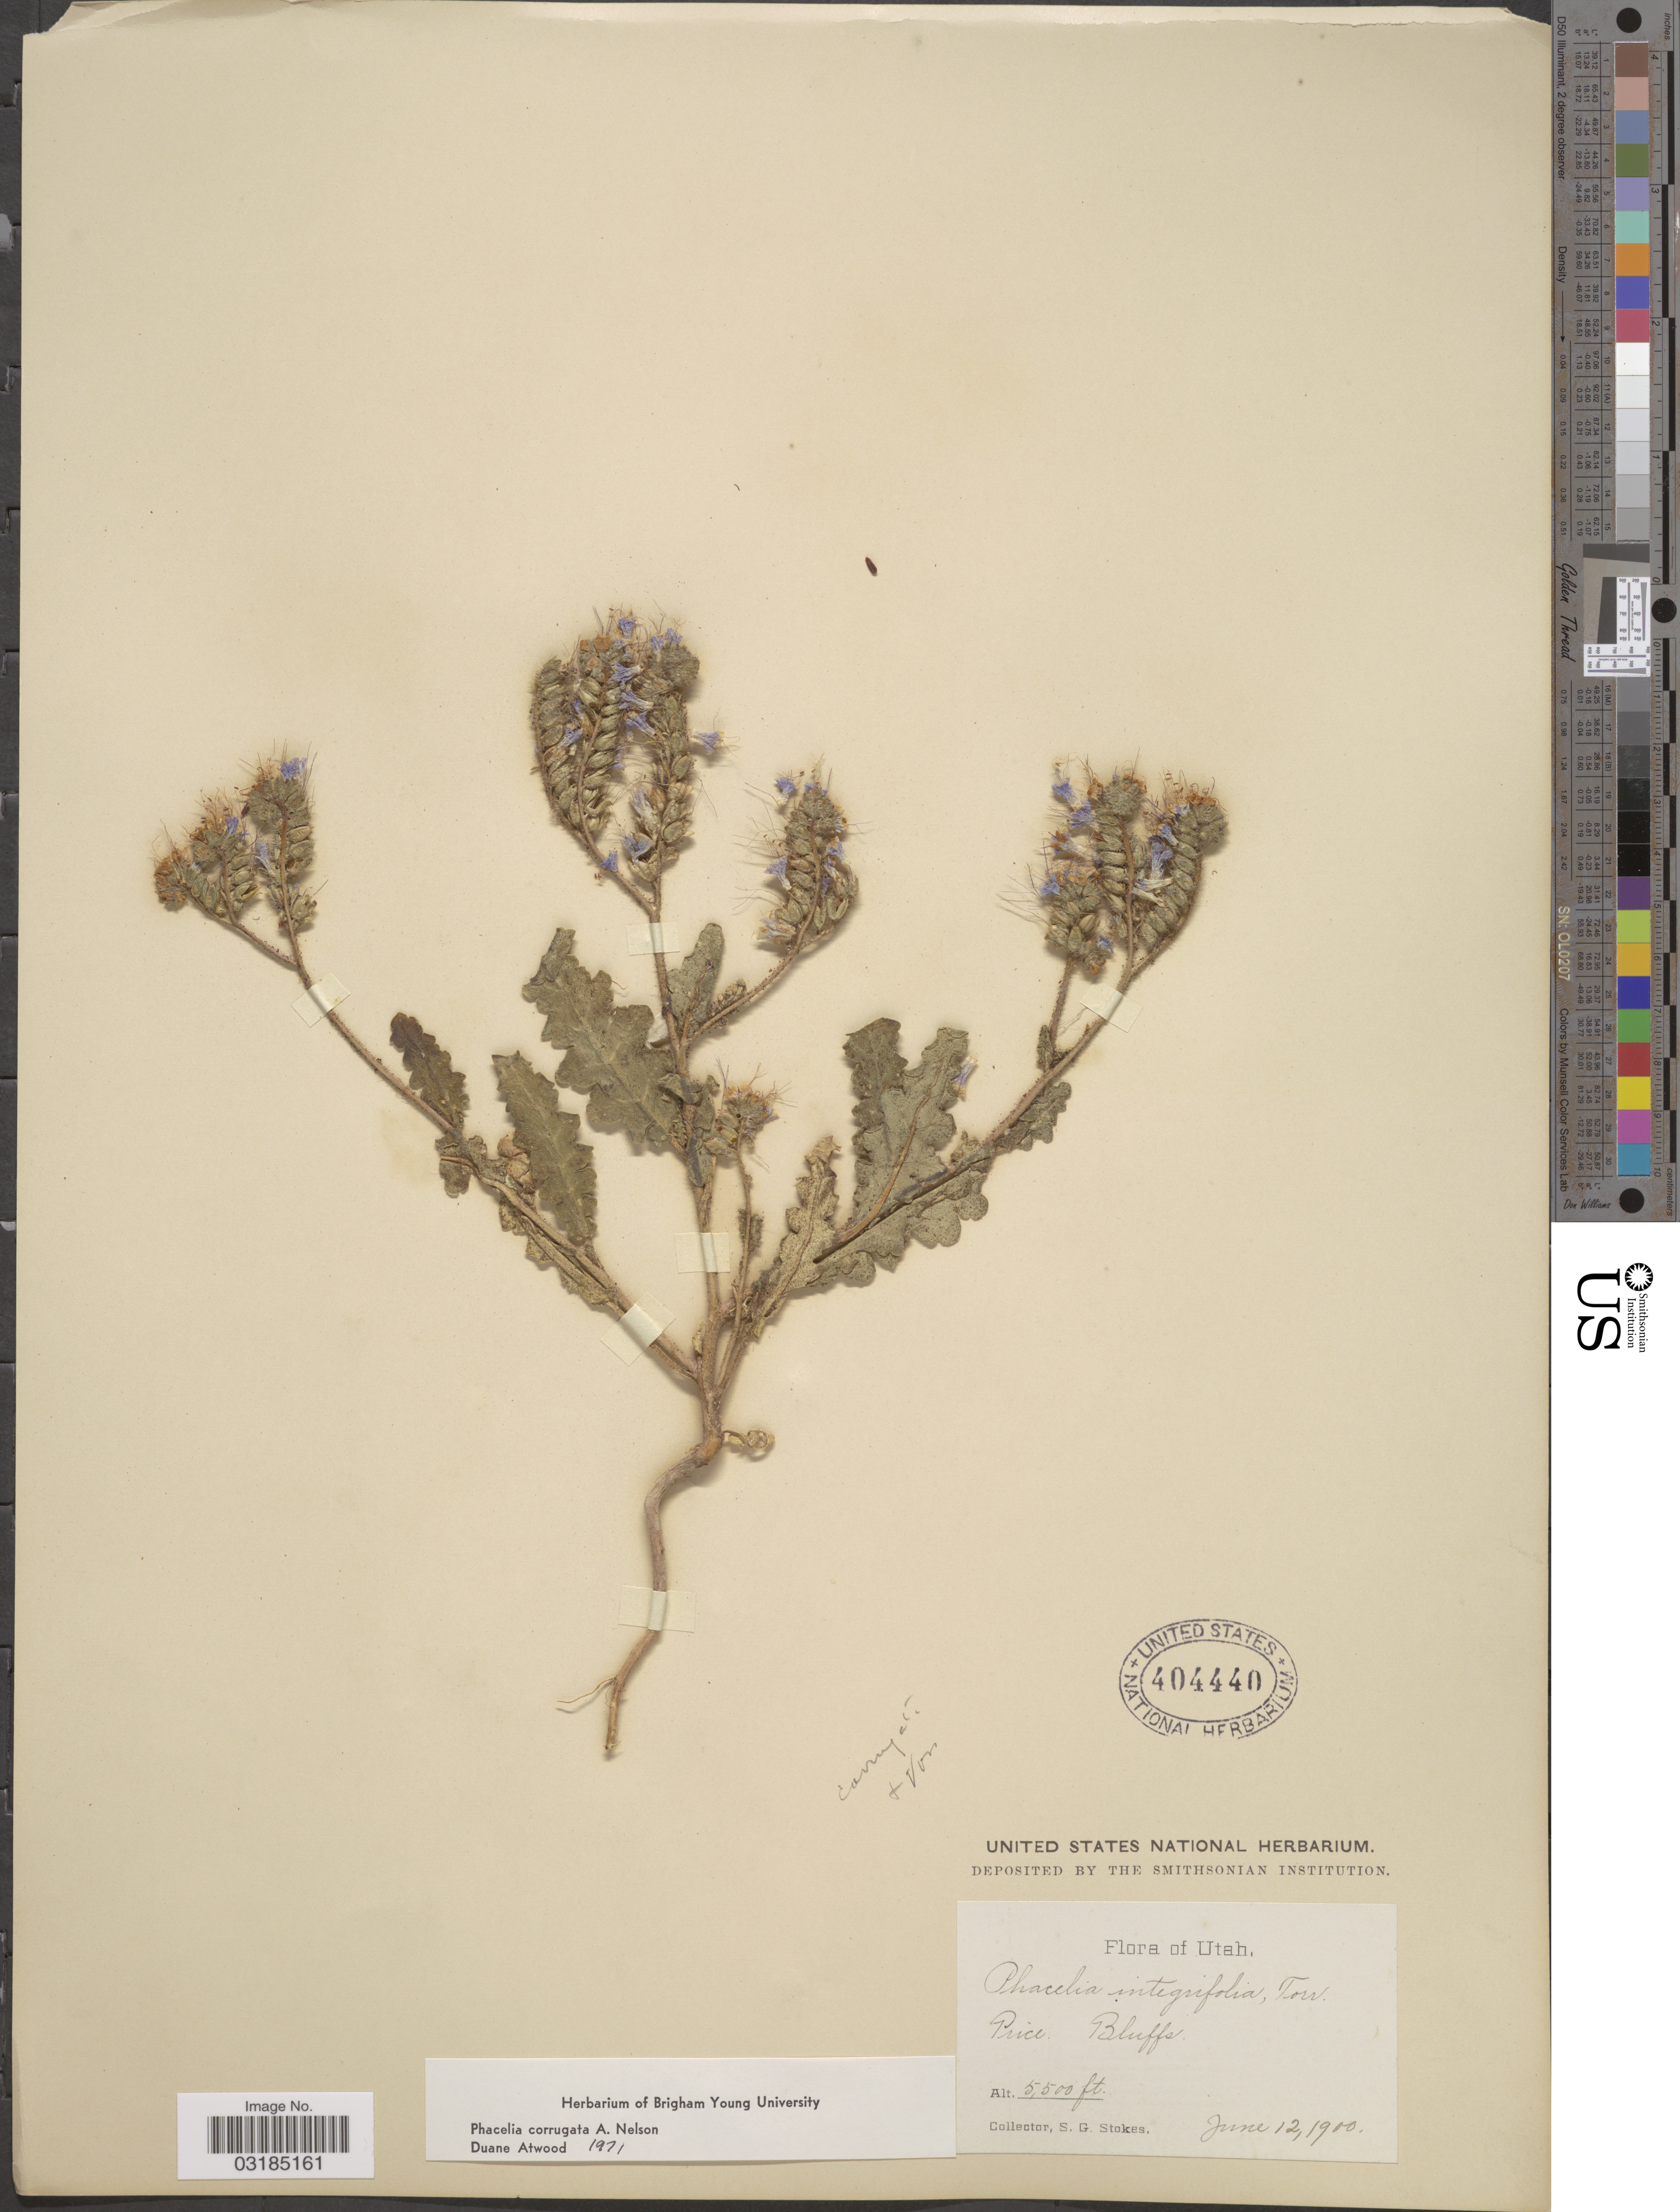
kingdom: Plantae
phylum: Tracheophyta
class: Magnoliopsida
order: Boraginales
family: Hydrophyllaceae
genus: Phacelia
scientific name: Phacelia corrugata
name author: A. Nelson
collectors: S. G. Stokes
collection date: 1900-06-12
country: United States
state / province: Utah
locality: Price Bluffs.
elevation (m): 1676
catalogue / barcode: US 404440